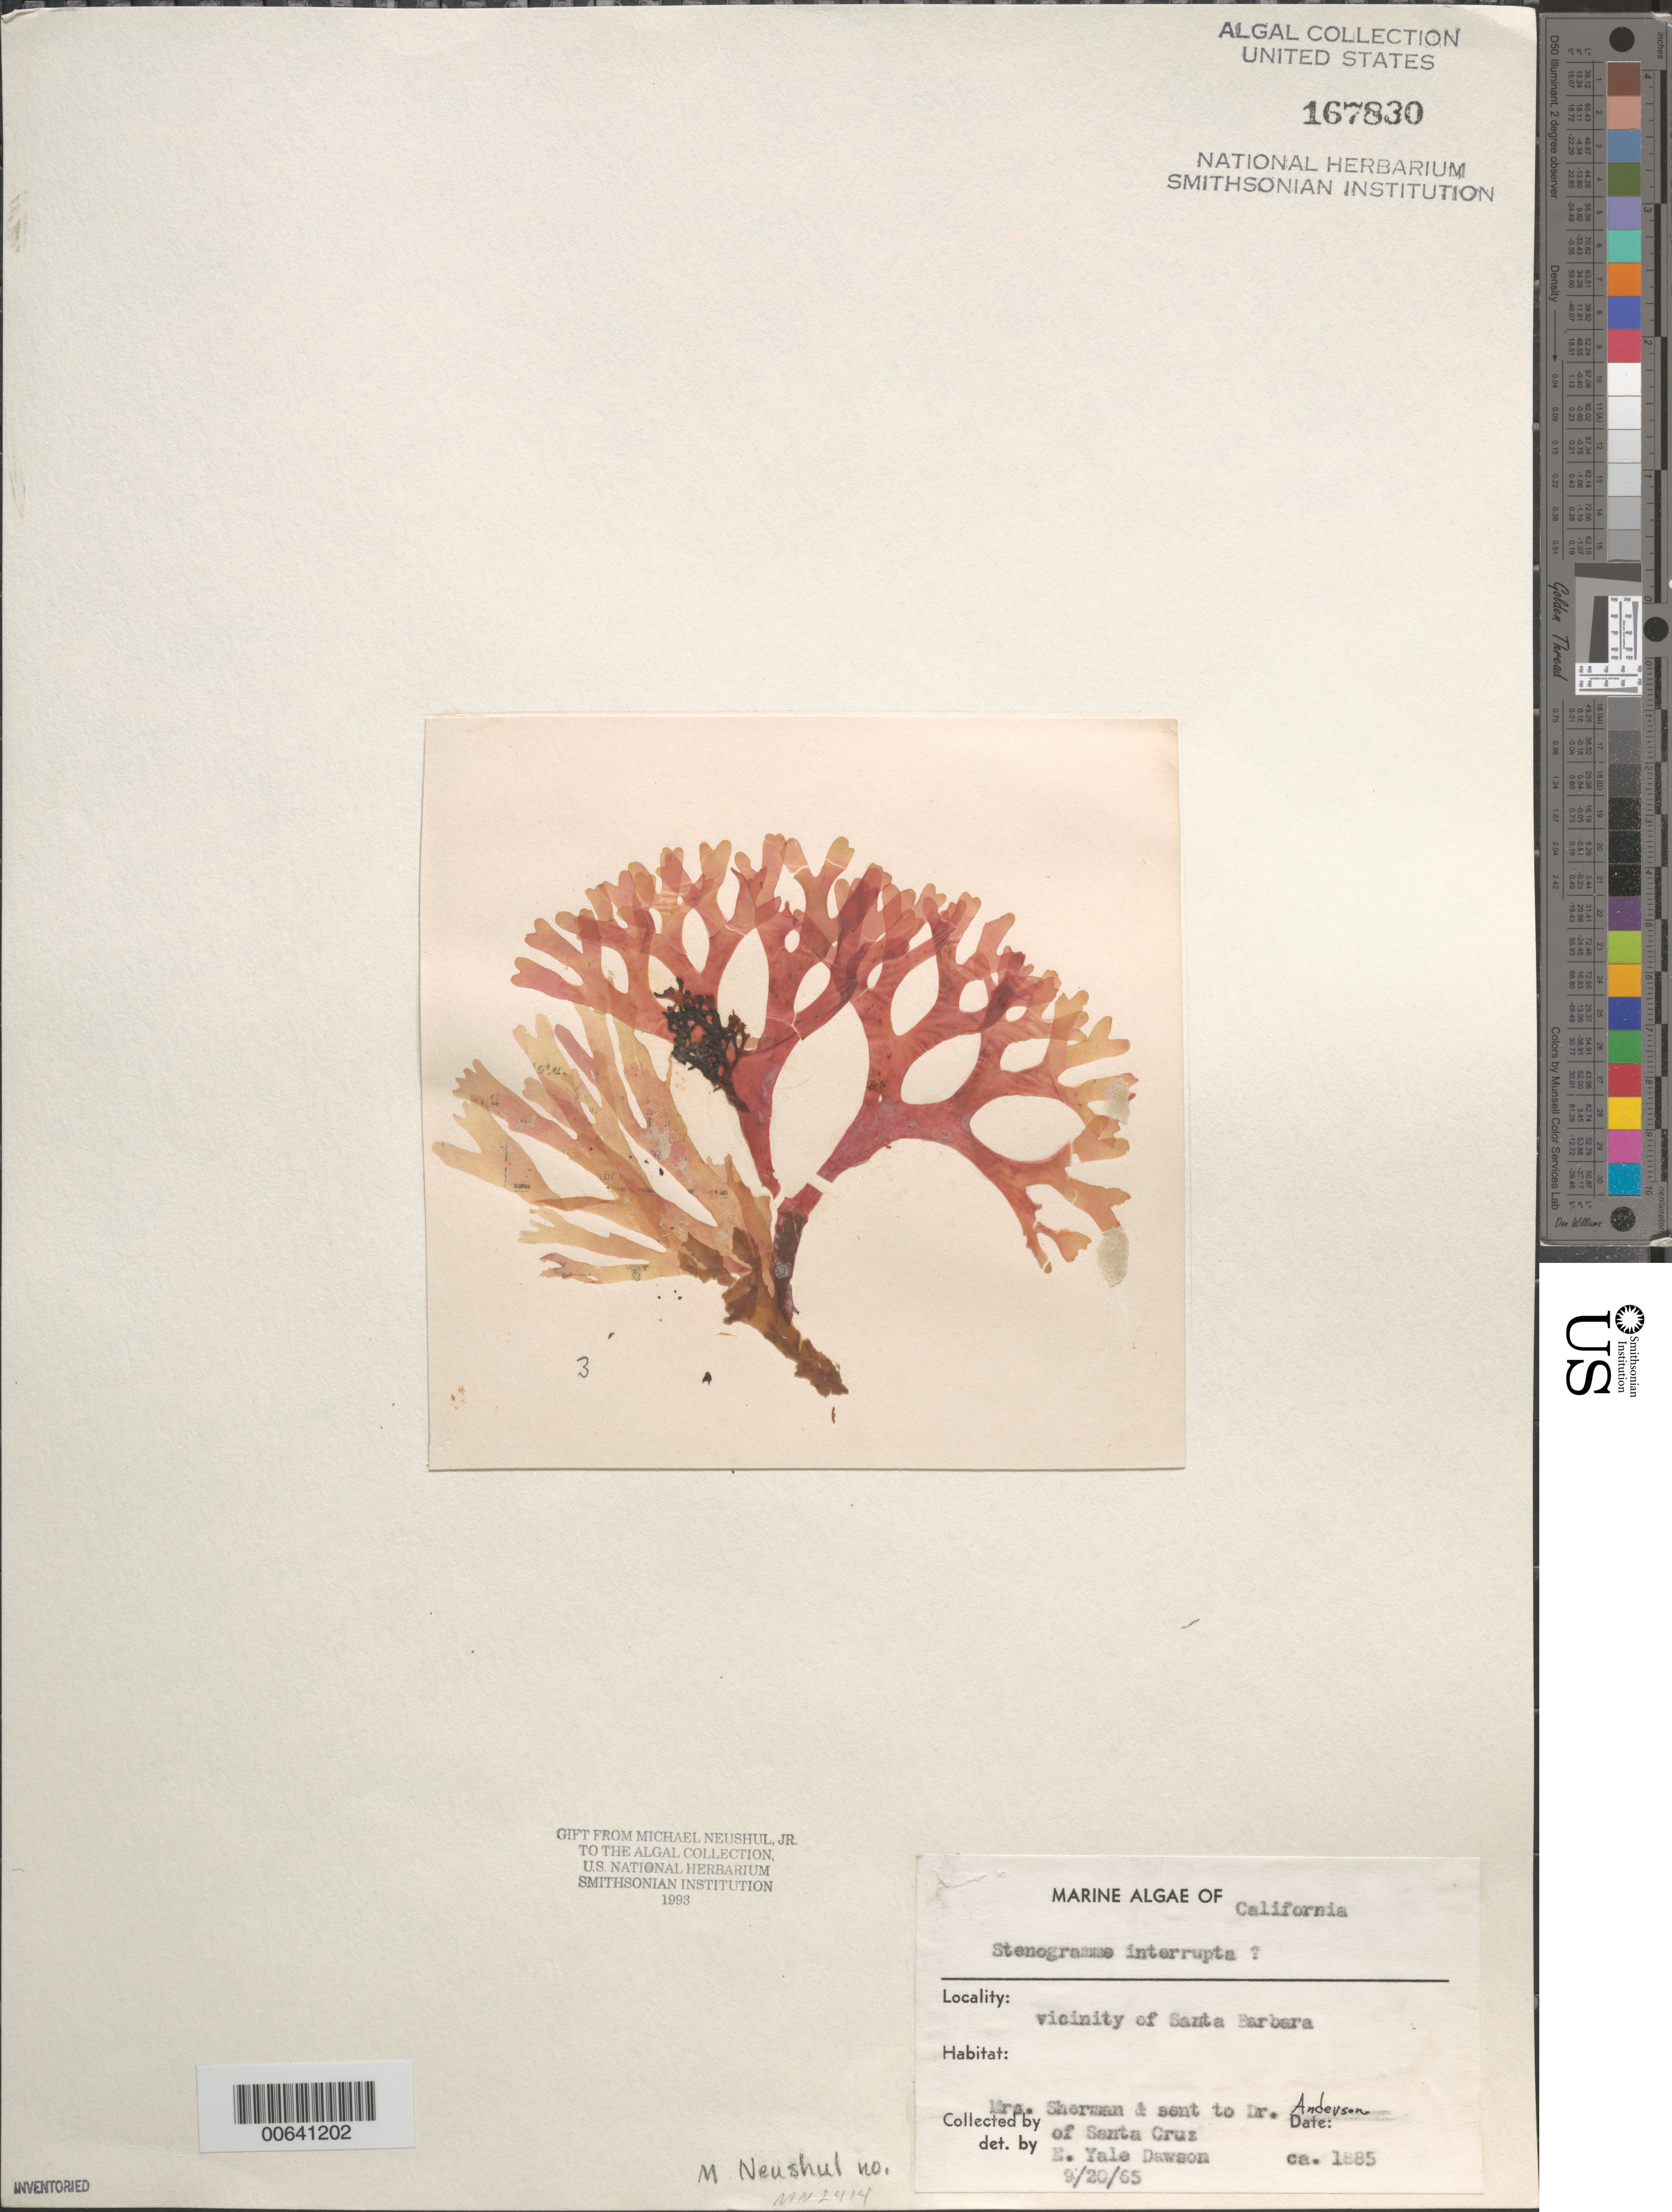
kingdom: Plantae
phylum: Rhodophyta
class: Florideophyceae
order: Gigartinales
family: Phyllophoraceae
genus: Stenogramma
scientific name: Stenogramma interruptum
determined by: Dawson, E. Y.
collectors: M. Sherman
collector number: Neushul 2414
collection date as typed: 1885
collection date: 1885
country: United States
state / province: California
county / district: Santa Barbara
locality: Santa Barbara area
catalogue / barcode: US 167830